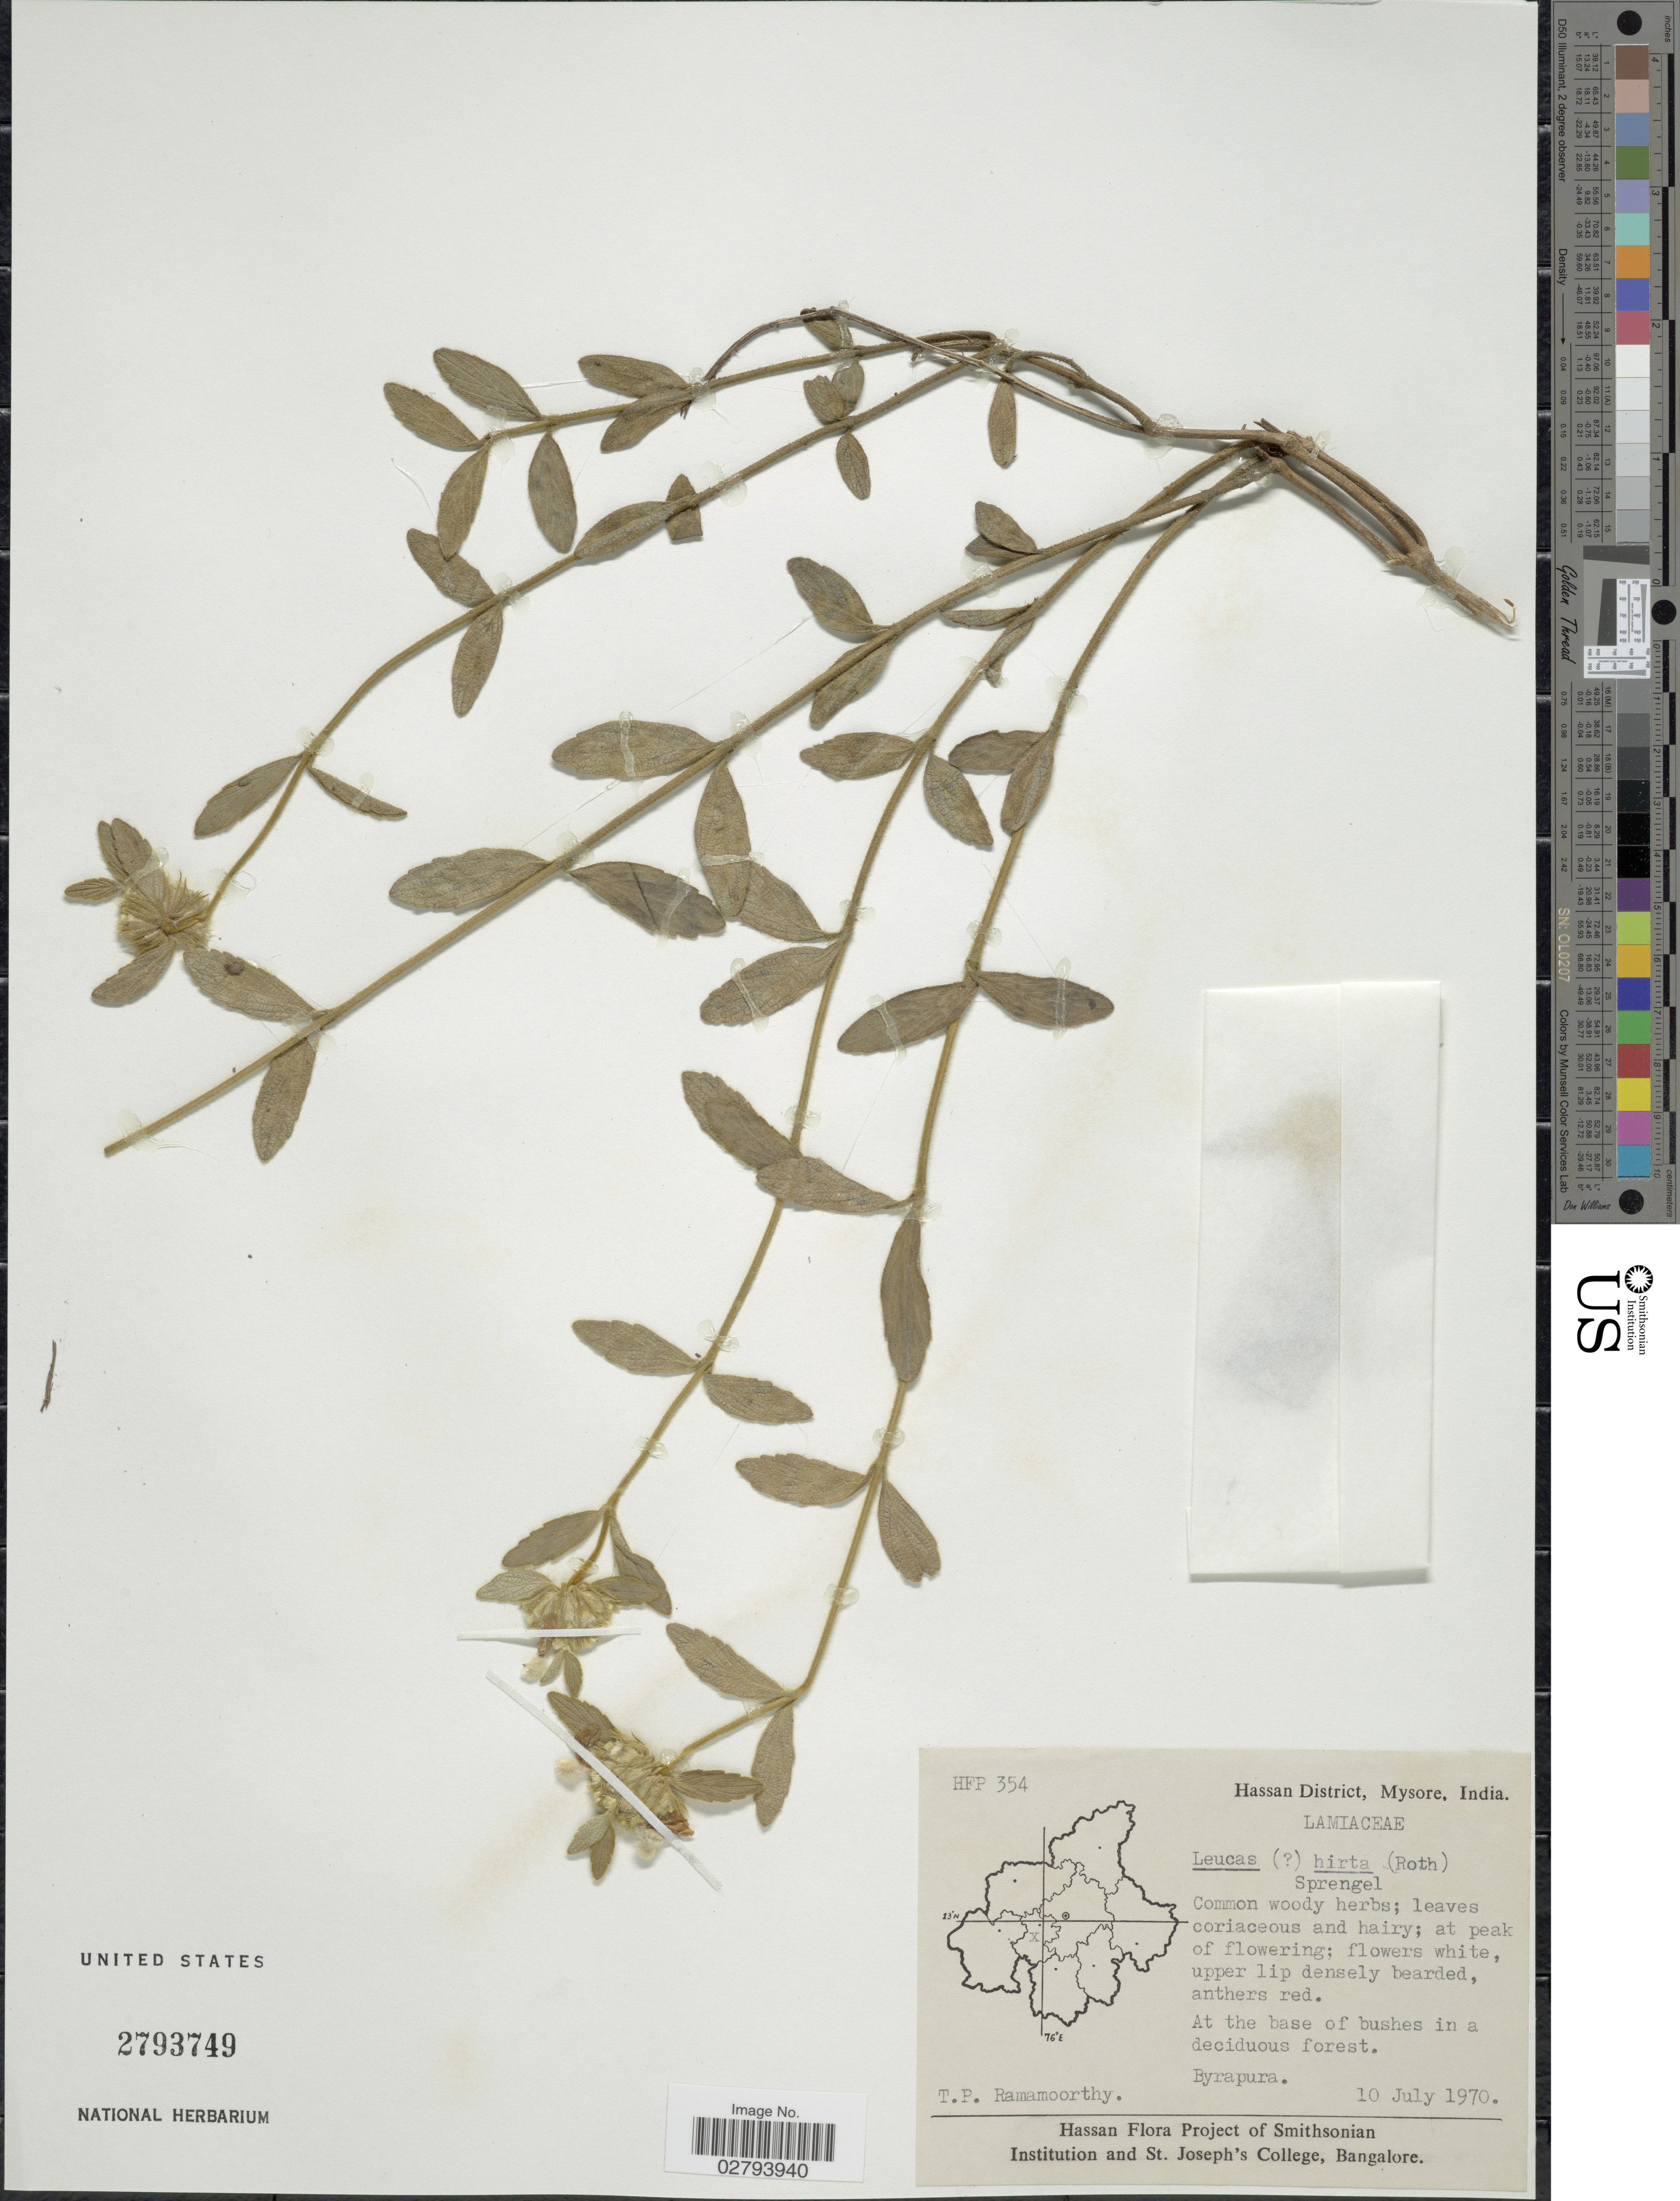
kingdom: Plantae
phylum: Tracheophyta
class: Magnoliopsida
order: Lamiales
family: Lamiaceae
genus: Leucas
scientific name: Leucas hirta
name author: (B. Heyne ex A. Roth) Spreng.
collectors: T. P. Ramamoorthy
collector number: HFP 354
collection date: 1970-07-10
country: India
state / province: Karnataka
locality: Hassan District, Mysore, Byrapura.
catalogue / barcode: US 2793749